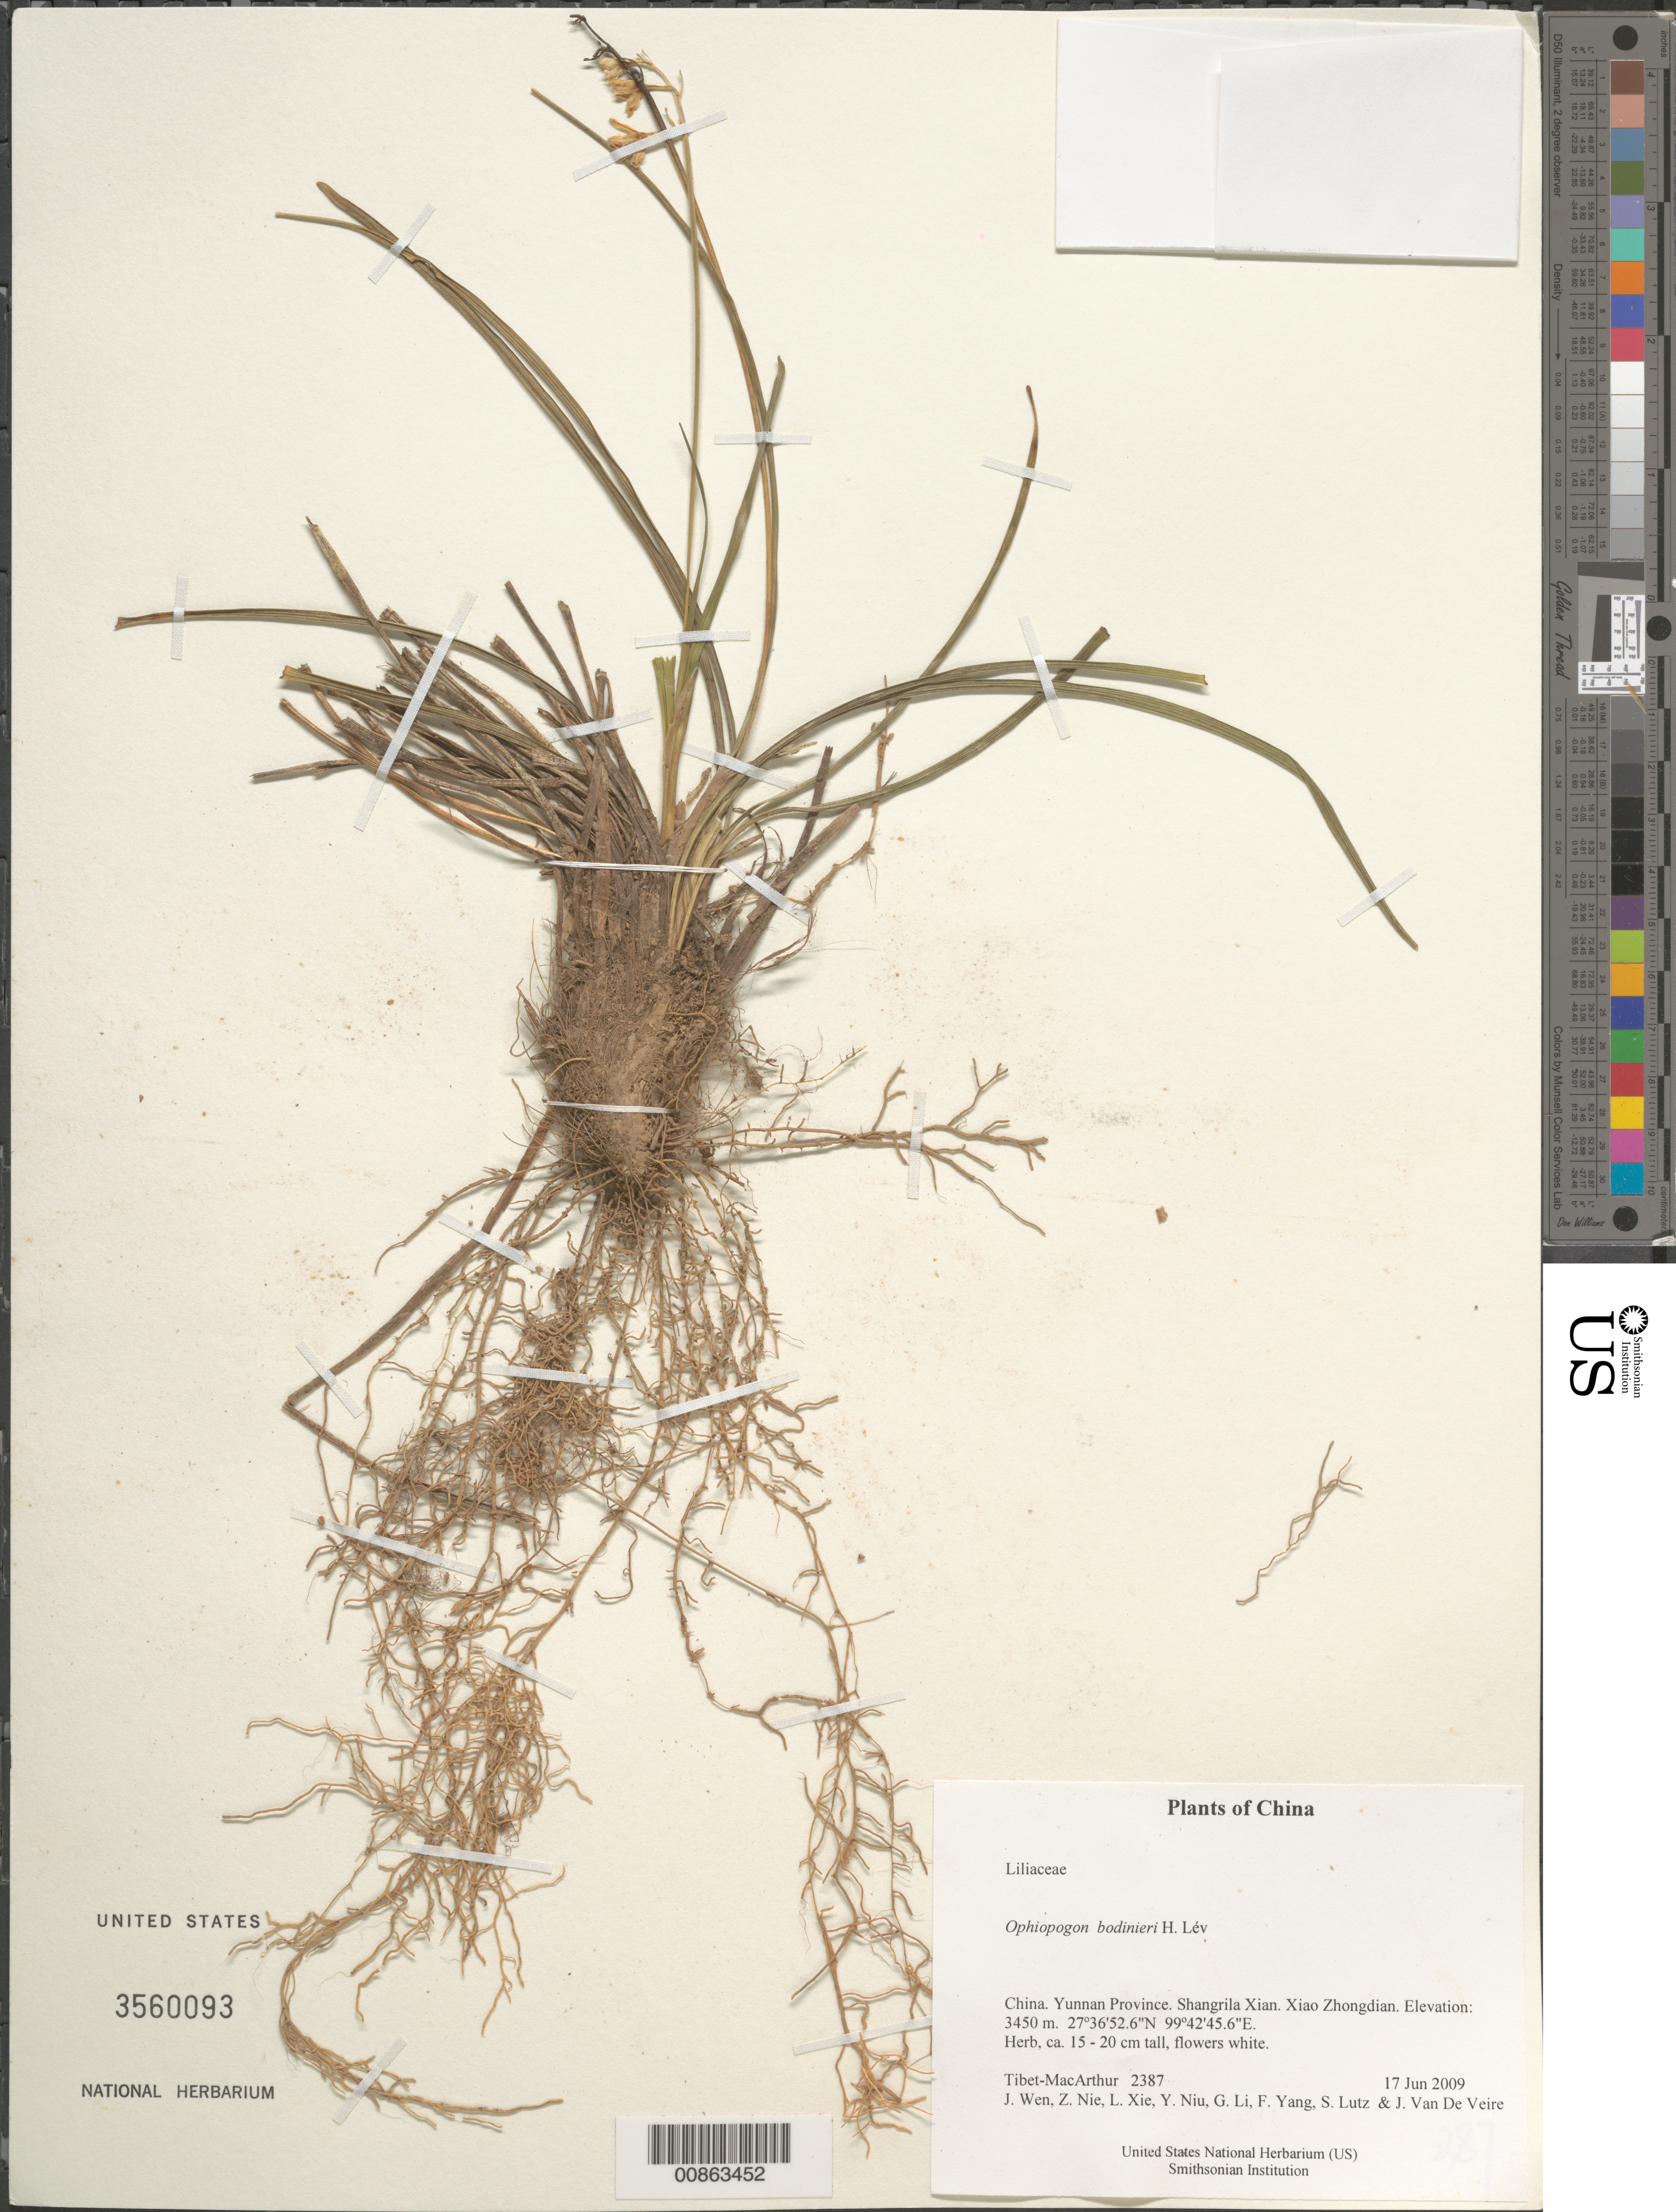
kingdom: Plantae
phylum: Tracheophyta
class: Liliopsida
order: Asparagales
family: Asparagaceae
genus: Ophiopogon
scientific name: Ophiopogon bodinieri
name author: H. Lév.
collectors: Tibet-MacArthur, J. Wen, Z. Nie, L. Xie, Y. Niu, G. Li, F. Yang, S. Lutz & J. Van De Veire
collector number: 2387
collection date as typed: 17 Jun 2009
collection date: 2009-06-17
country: China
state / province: Yunnan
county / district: Shangrila Xian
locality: Xiao Zhongdian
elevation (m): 3450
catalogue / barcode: US 3560093